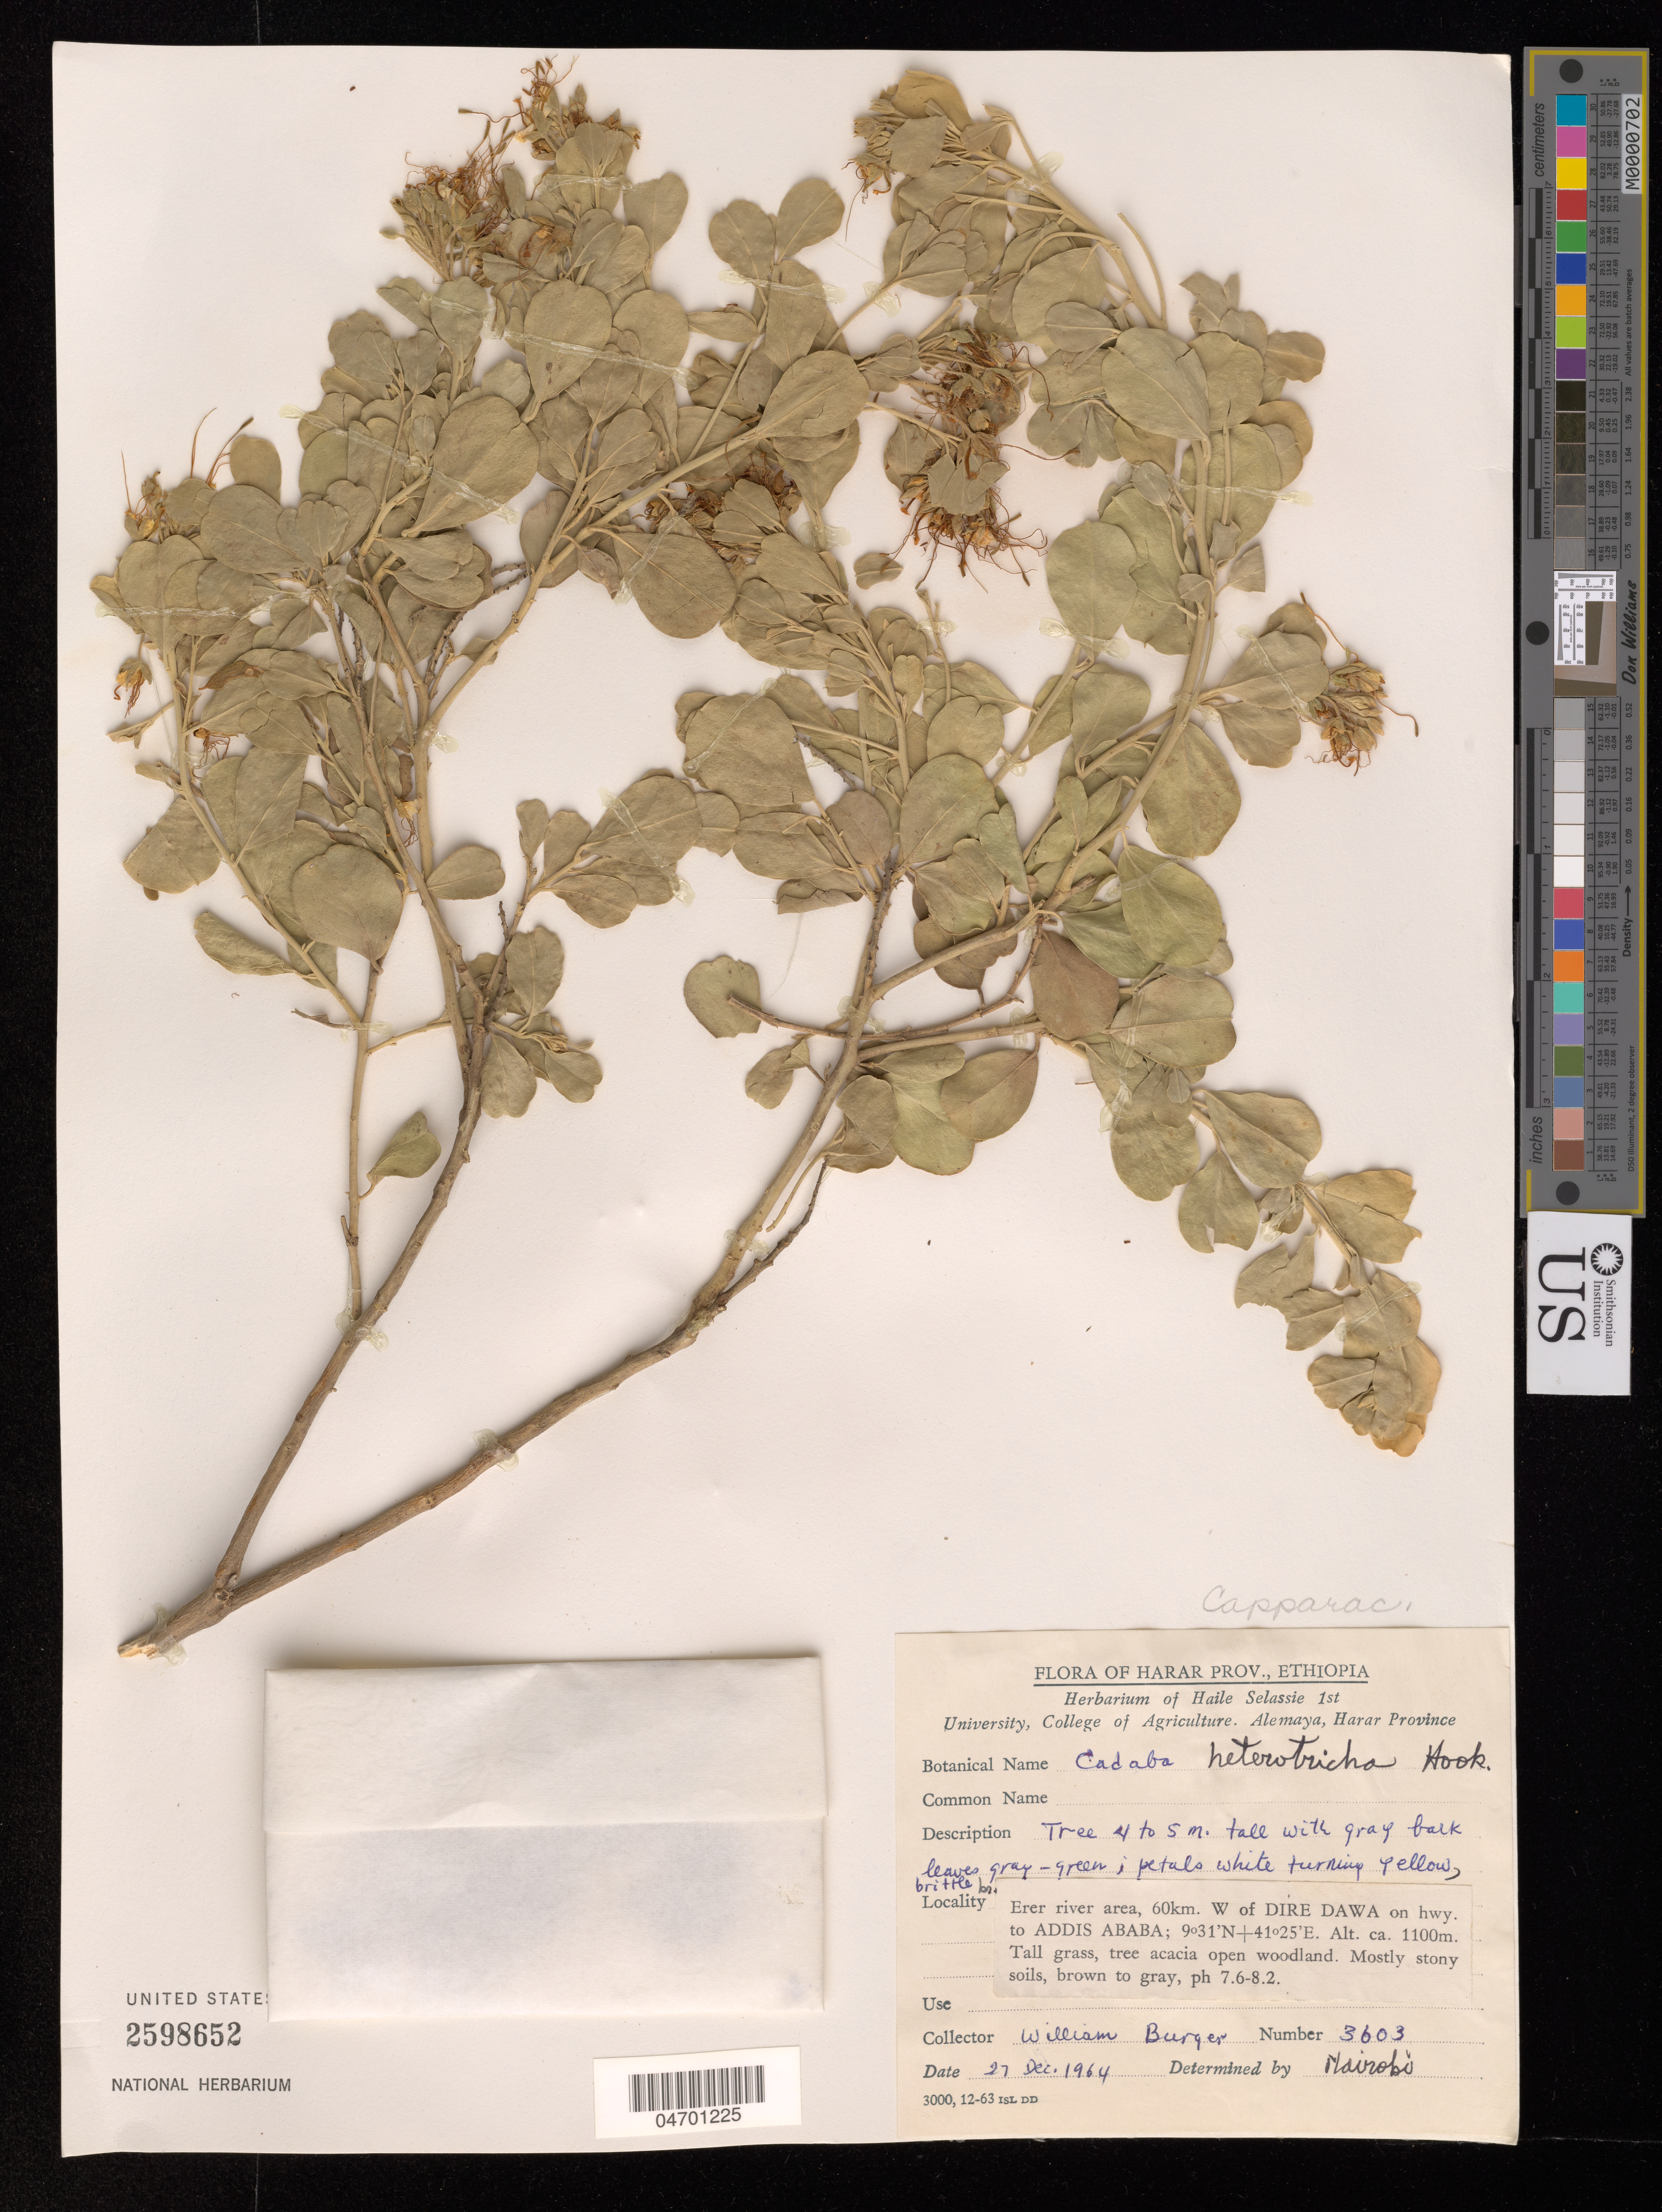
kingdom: Plantae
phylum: Tracheophyta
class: Magnoliopsida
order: Brassicales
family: Capparaceae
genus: Cadaba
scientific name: Cadaba heterotricha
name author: Stocks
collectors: W. Burger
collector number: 3603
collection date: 1964-12-21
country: Ethiopia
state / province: Addis Ababa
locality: Harar Prov. Erer river area, 60km. W of Dire Dawa on hwy. to Addis Ababa.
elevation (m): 1100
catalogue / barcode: US 2598652